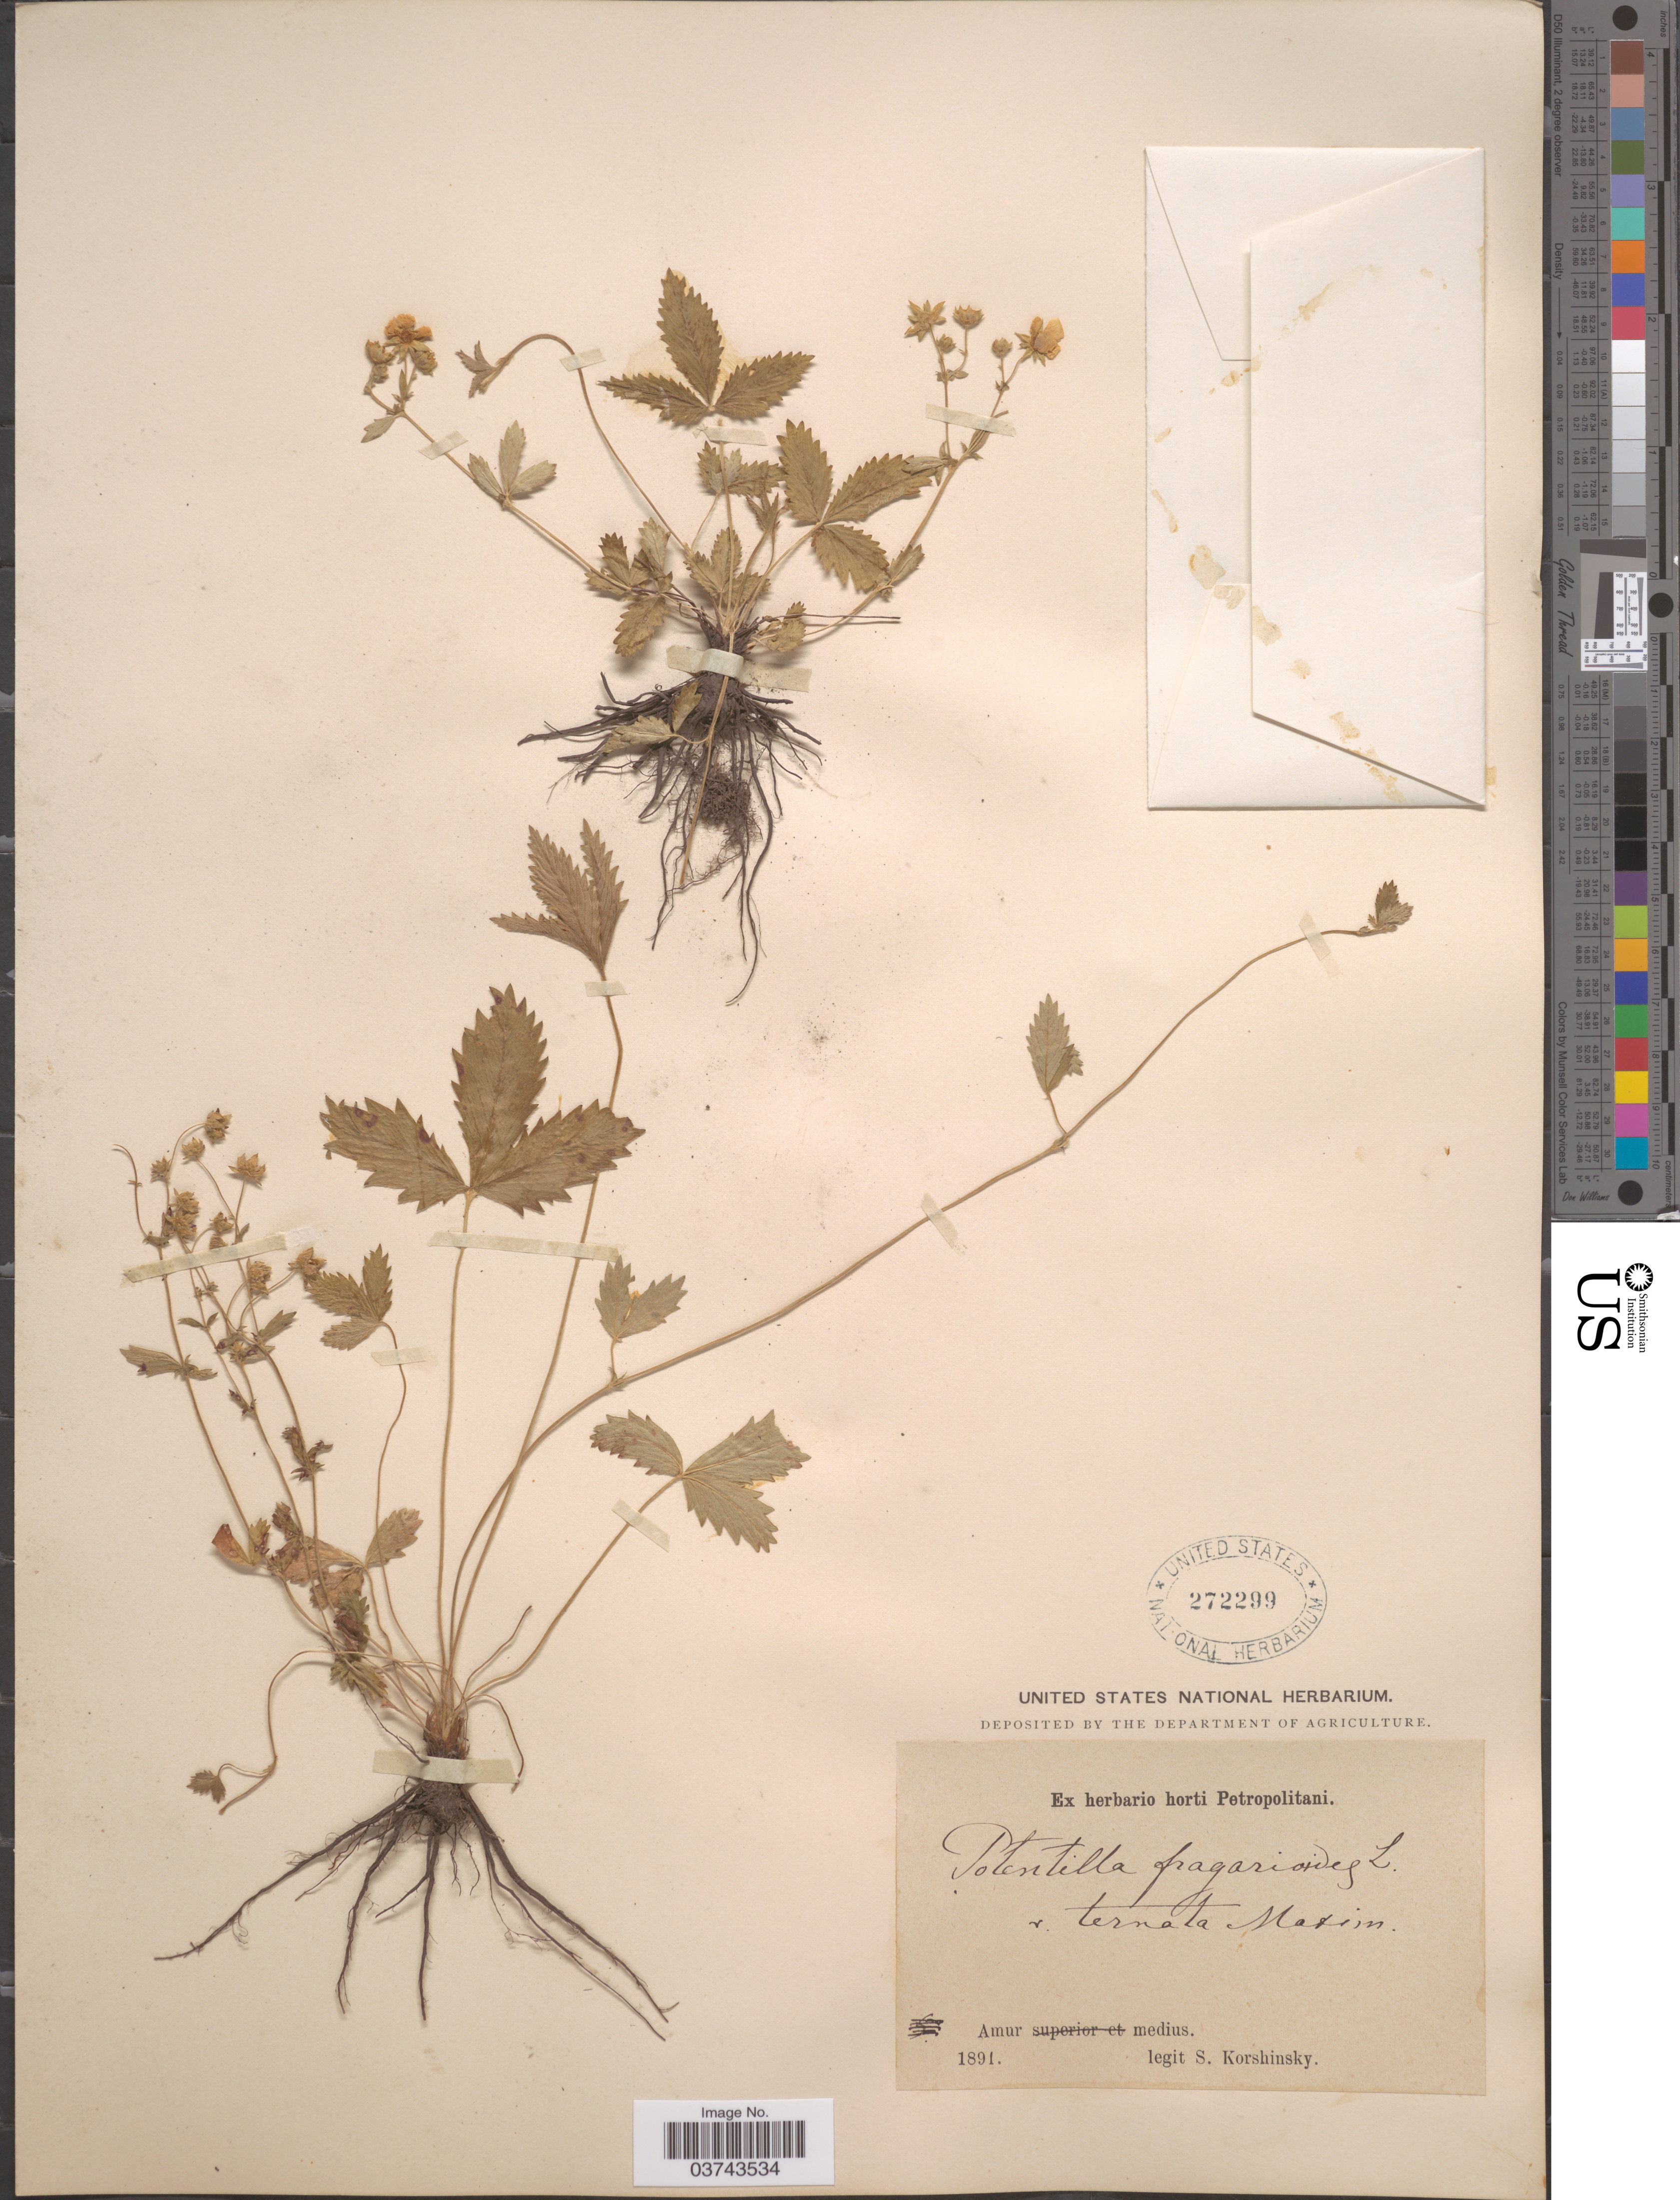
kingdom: Plantae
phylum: Tracheophyta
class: Magnoliopsida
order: Rosales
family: Rosaceae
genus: Potentilla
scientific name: Potentilla fragarioides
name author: L.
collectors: S. I. Korshinsky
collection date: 1891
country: Russian Federation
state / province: Amur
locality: Amur medius.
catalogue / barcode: US 272299